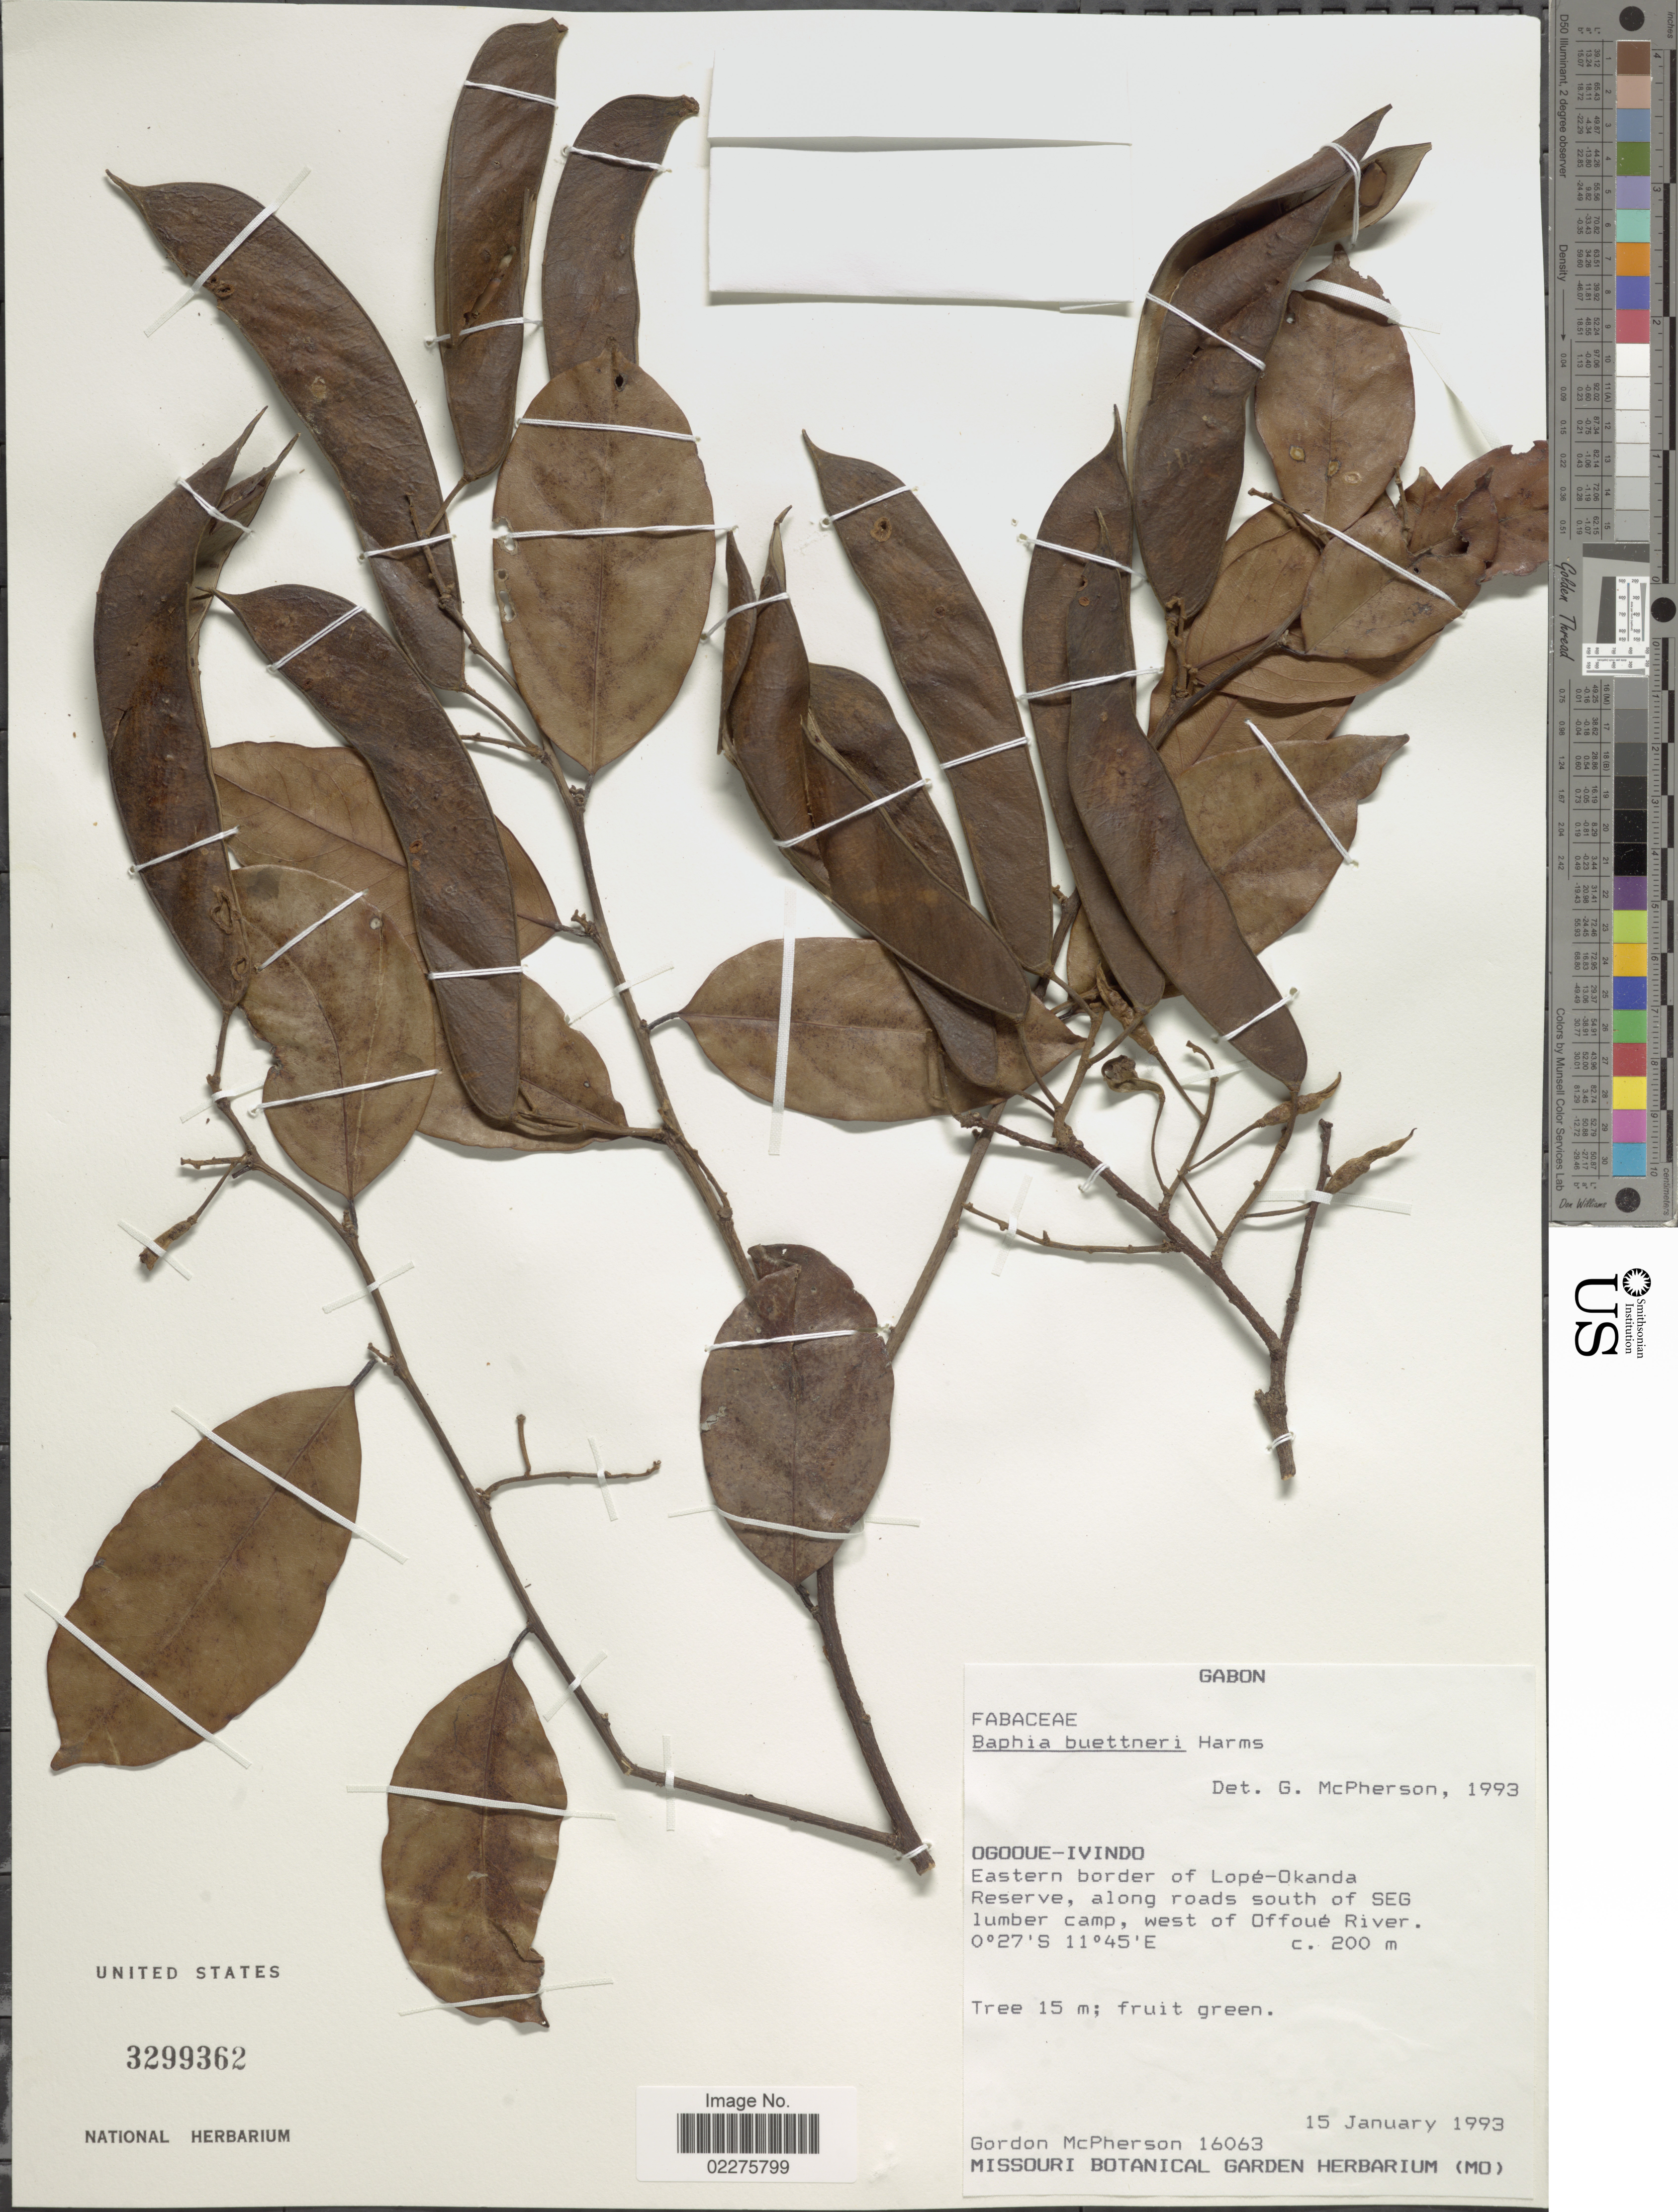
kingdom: Plantae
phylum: Tracheophyta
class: Magnoliopsida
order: Fabales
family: Fabaceae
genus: Baphia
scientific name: Baphia buettneri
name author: Harms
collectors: G. D. McPherson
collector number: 16063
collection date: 1993-01-15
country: Gabon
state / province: Ogooue-Ivindo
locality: Eastern border of Lopé-Okanda Reserve, along roads south of SEG lumber camp, west of Offoué River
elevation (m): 200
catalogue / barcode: US 3299362